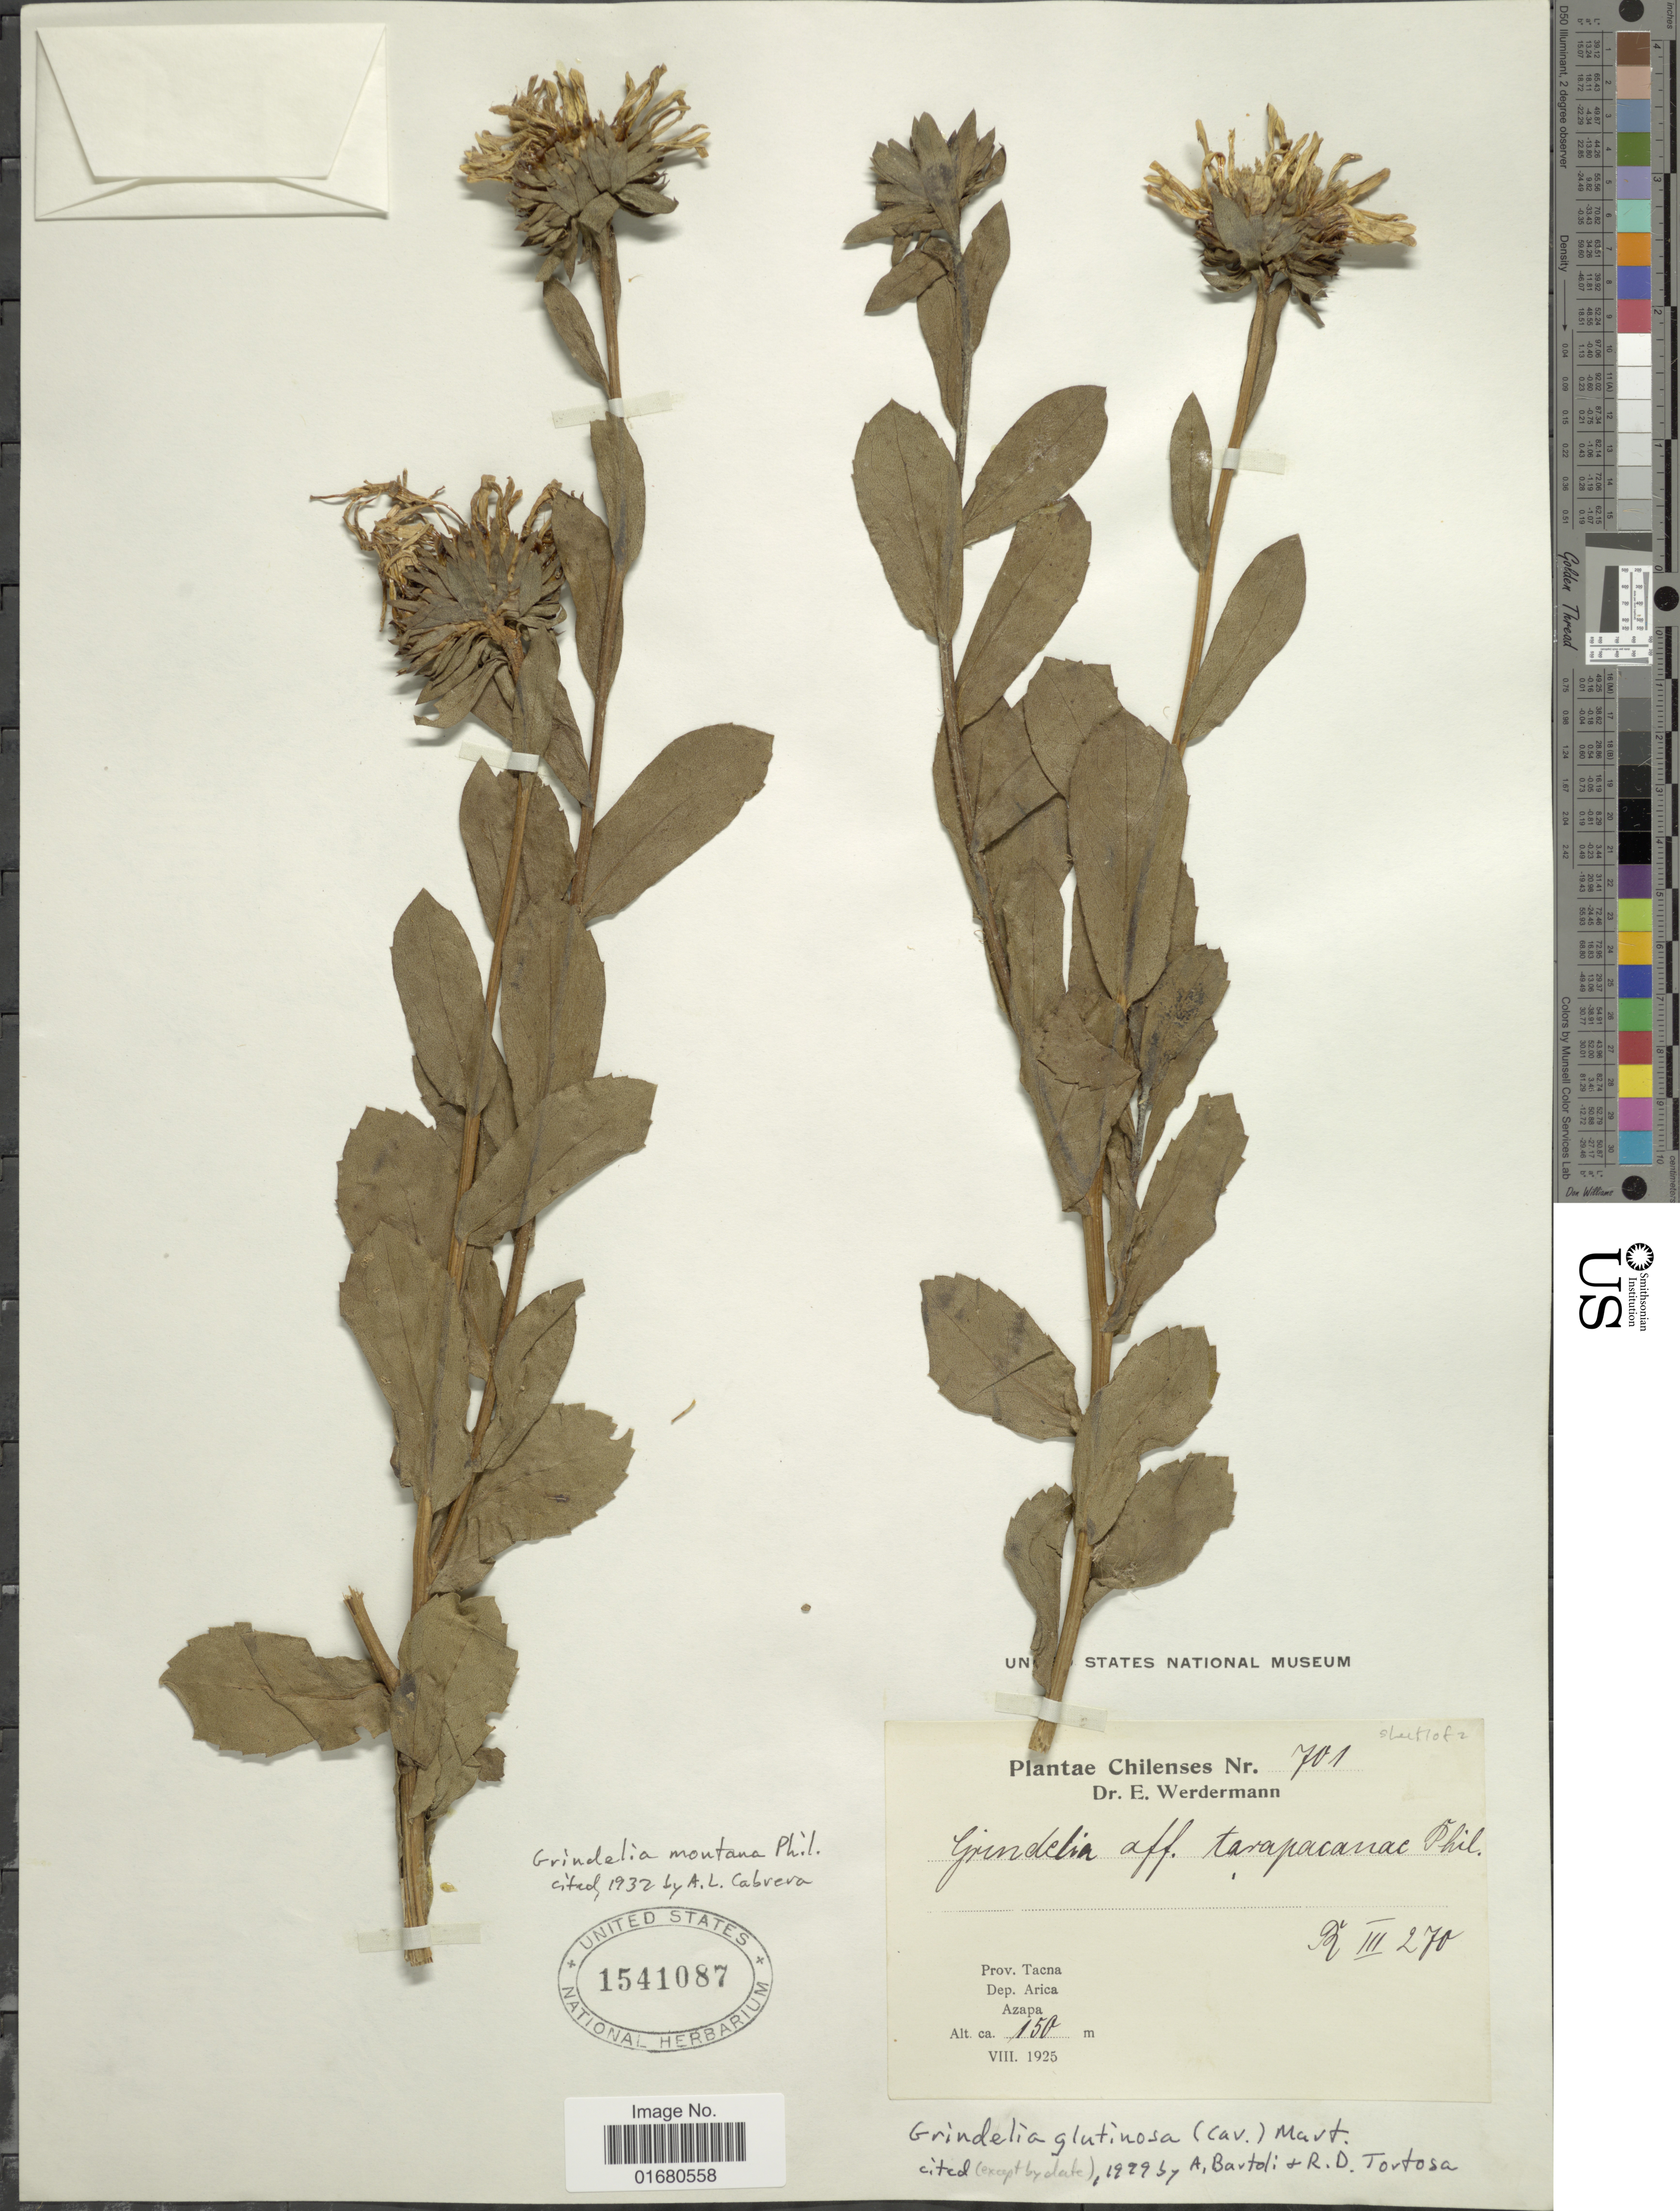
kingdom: Plantae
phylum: Tracheophyta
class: Magnoliopsida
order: Asterales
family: Asteraceae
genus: Grindelia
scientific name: Grindelia glutinosa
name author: (Cav.) Dunal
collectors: E. Werdermann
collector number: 701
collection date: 1925-08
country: Peru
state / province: Tacna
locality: Dep. Arica, Azapa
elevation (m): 150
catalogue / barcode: US 1541087